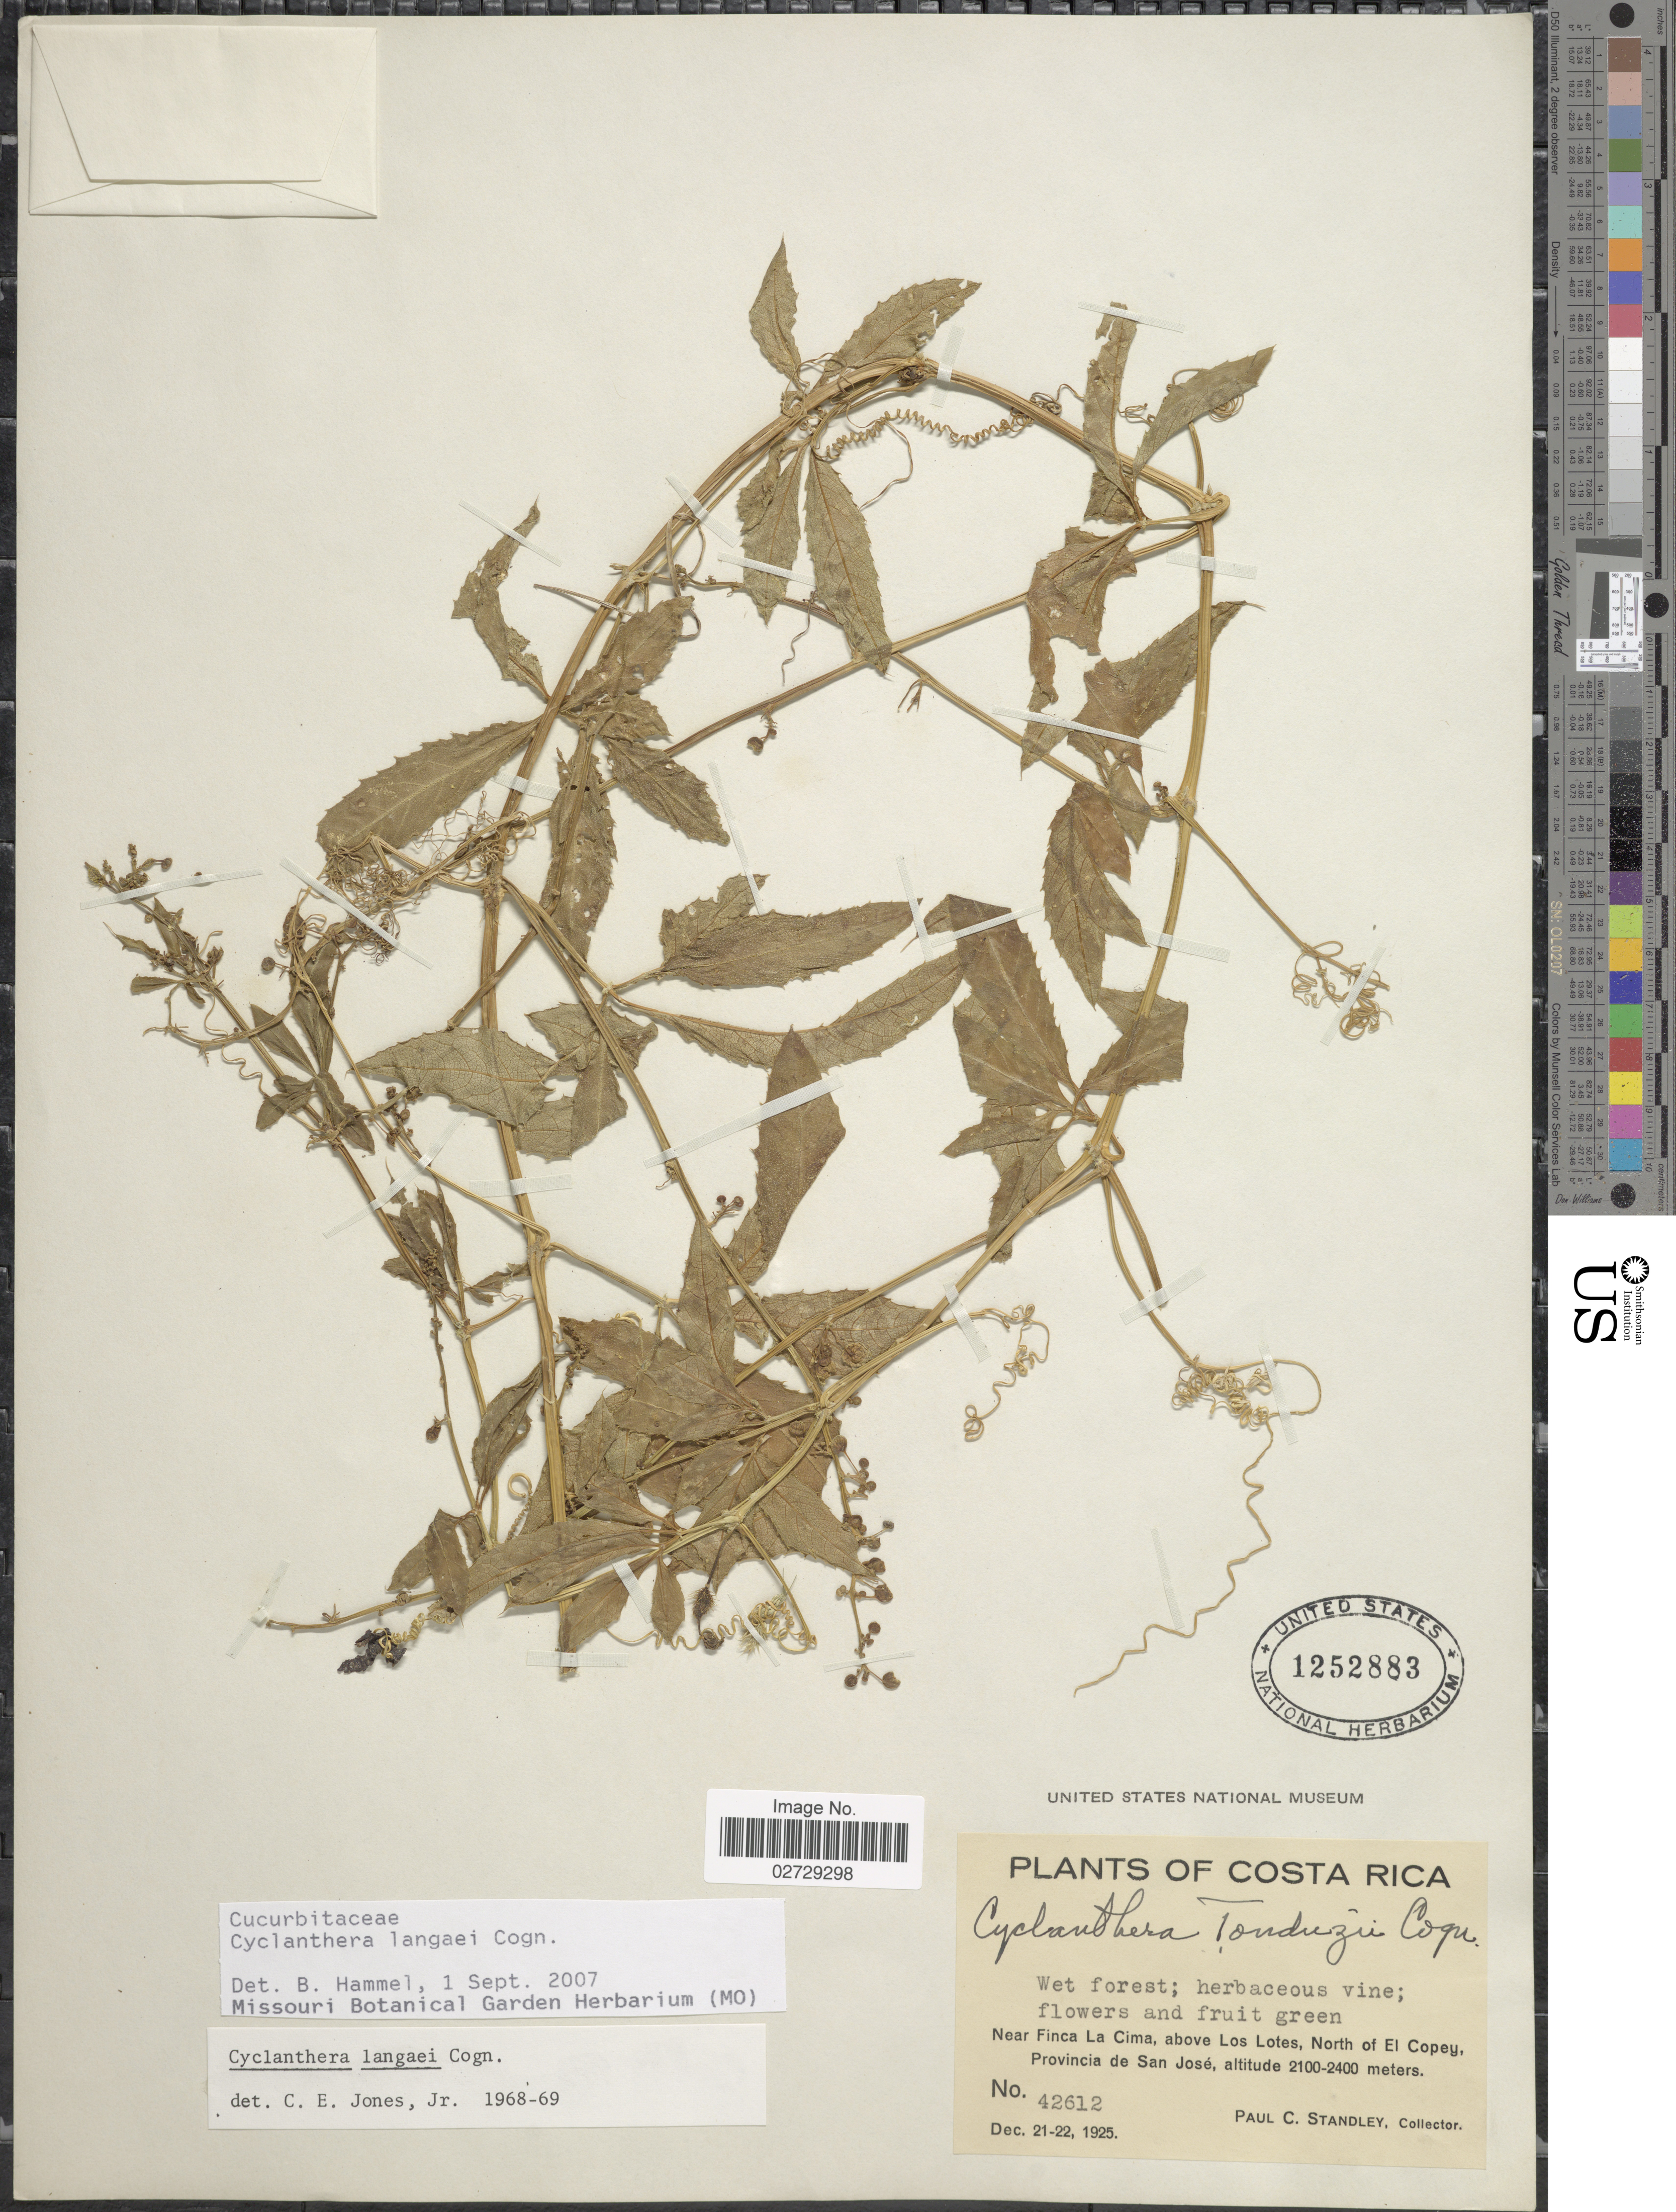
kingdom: Plantae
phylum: Tracheophyta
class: Magnoliopsida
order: Cucurbitales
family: Cucurbitaceae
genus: Cyclanthera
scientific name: Cyclanthera langaei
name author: Cogn.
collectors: P. C. Standley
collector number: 42612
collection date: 1925-12-21/1925-12-22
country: Costa Rica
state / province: San José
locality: Near Finca La Cima, above Los Lotes, North of El Copey.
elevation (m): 2100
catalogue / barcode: US 1252883